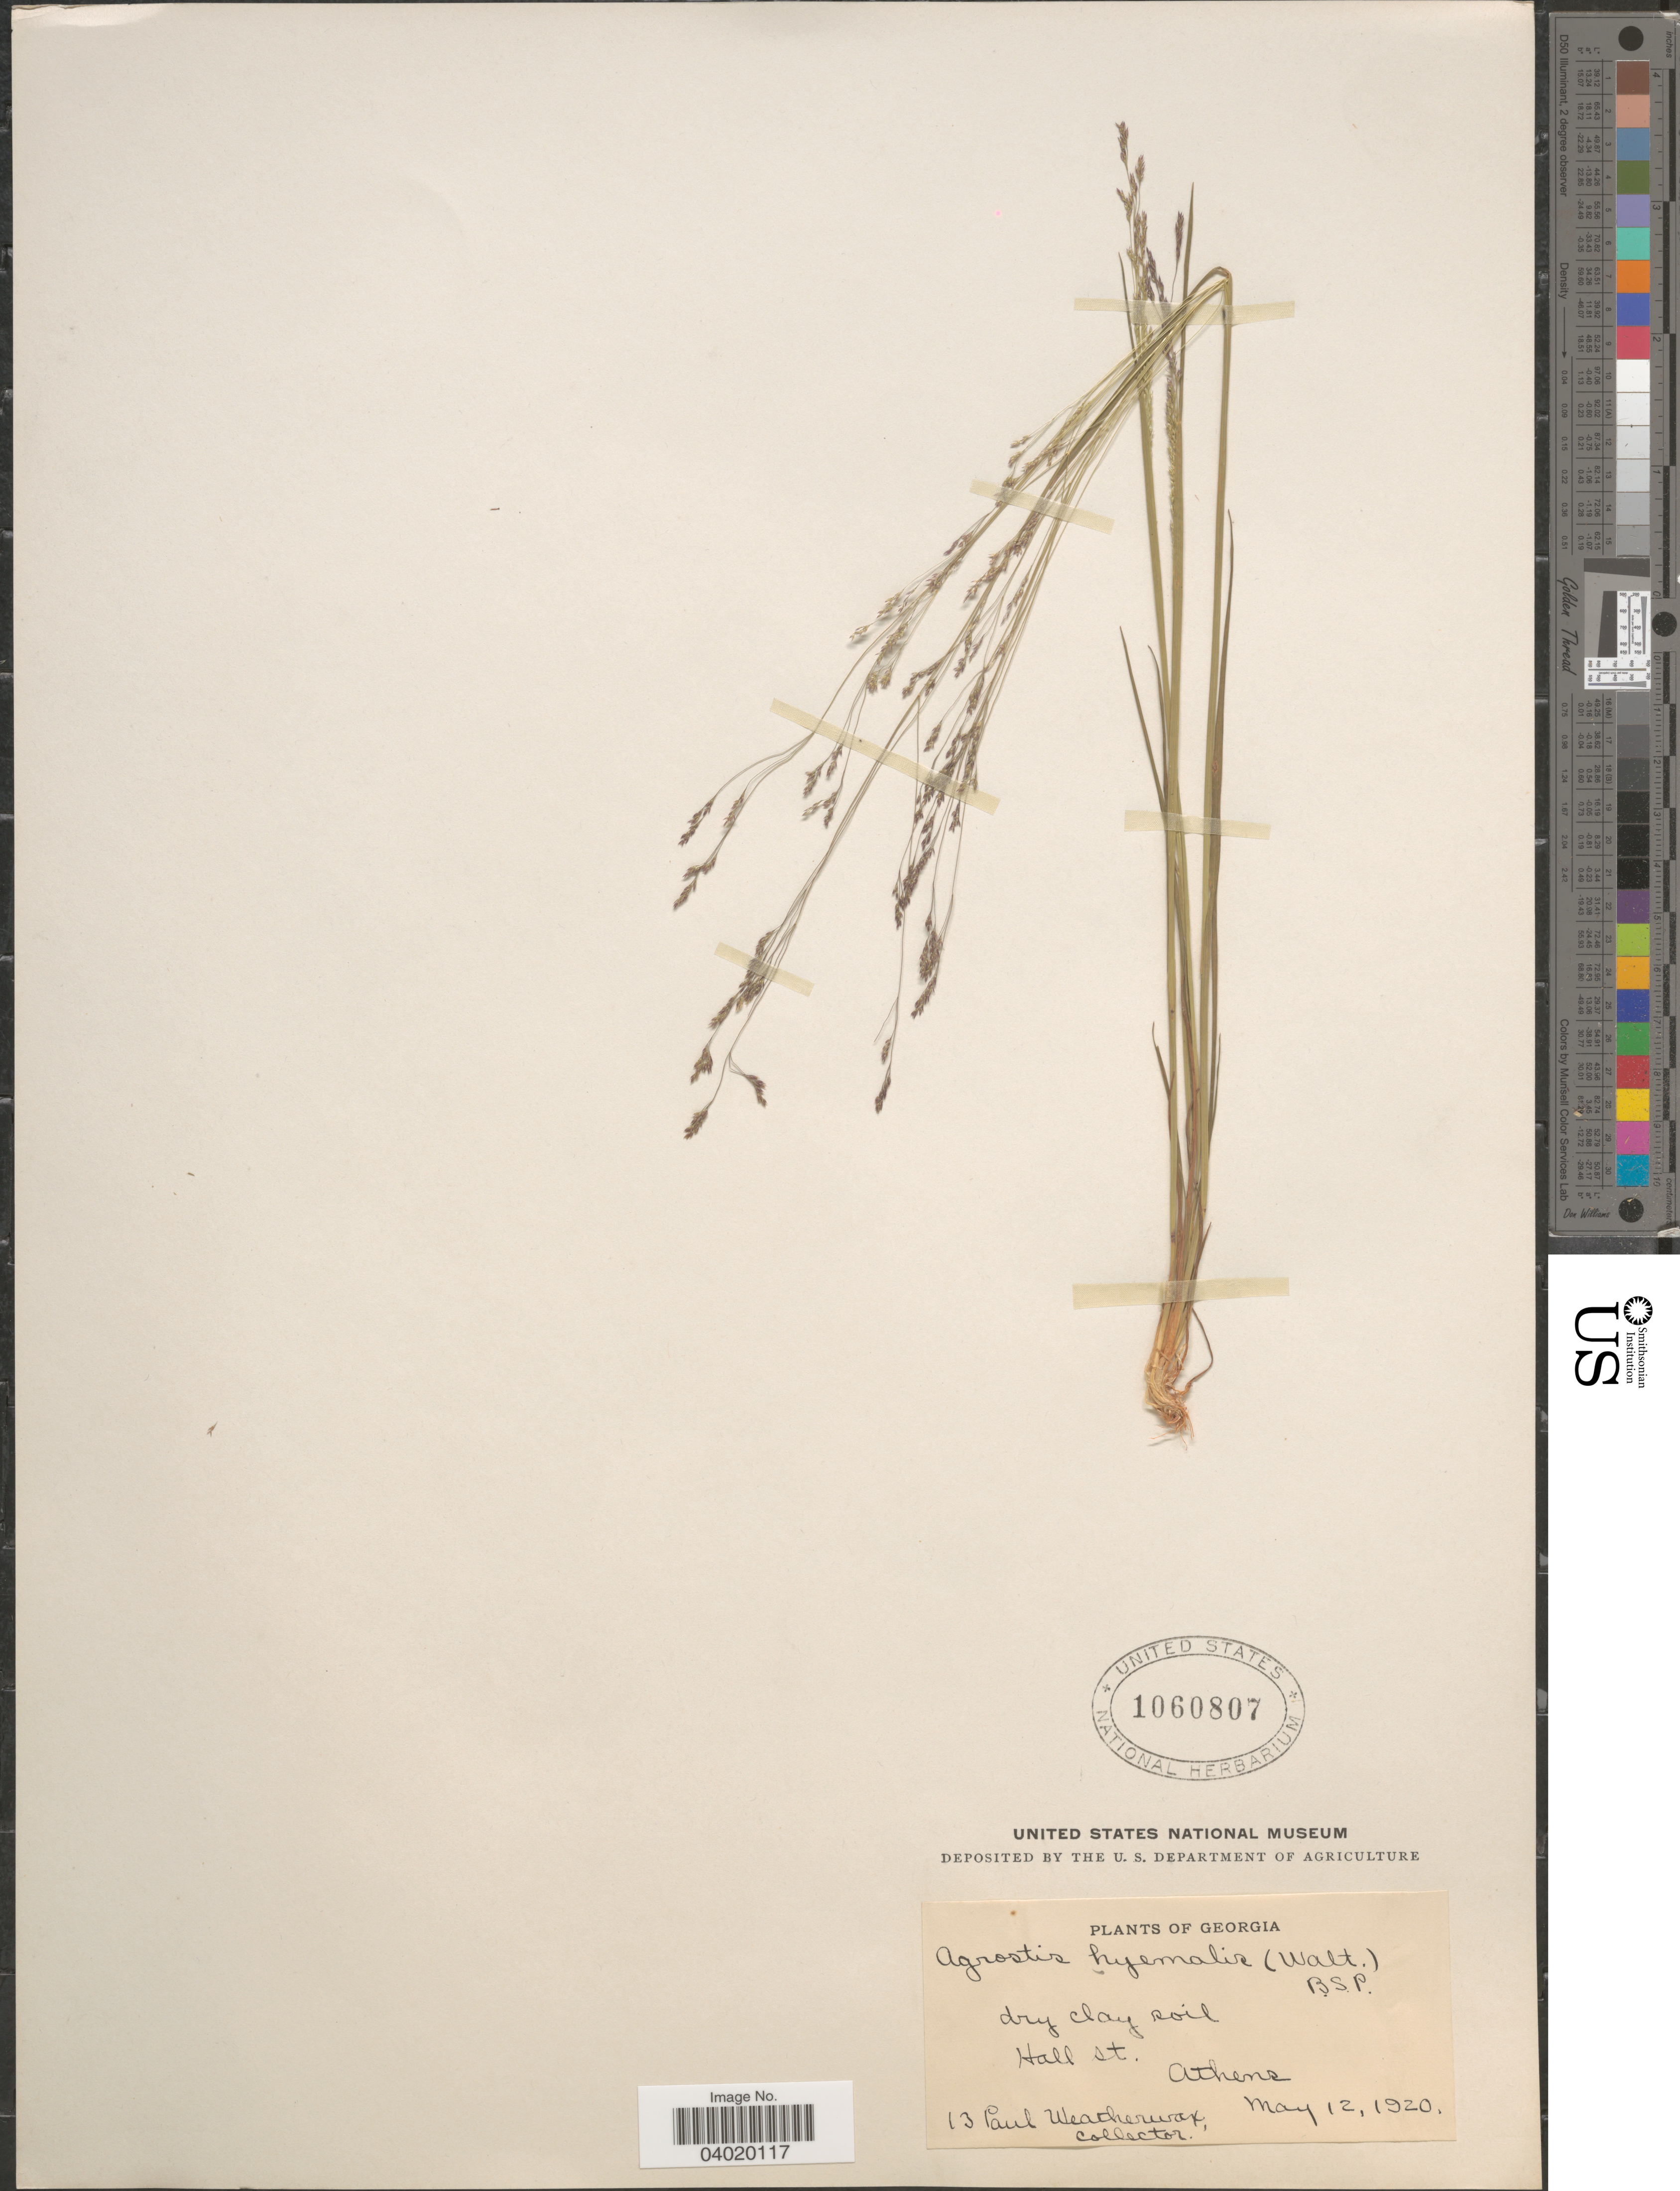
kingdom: Plantae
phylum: Tracheophyta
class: Liliopsida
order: Poales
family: Poaceae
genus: Agrostis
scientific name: Agrostis hyemalis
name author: (Walter) Britton et al.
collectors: P. Weatherwax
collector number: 13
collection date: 1920-05-12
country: United States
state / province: Georgia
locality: Hall st. Athens.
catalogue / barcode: US 1060807